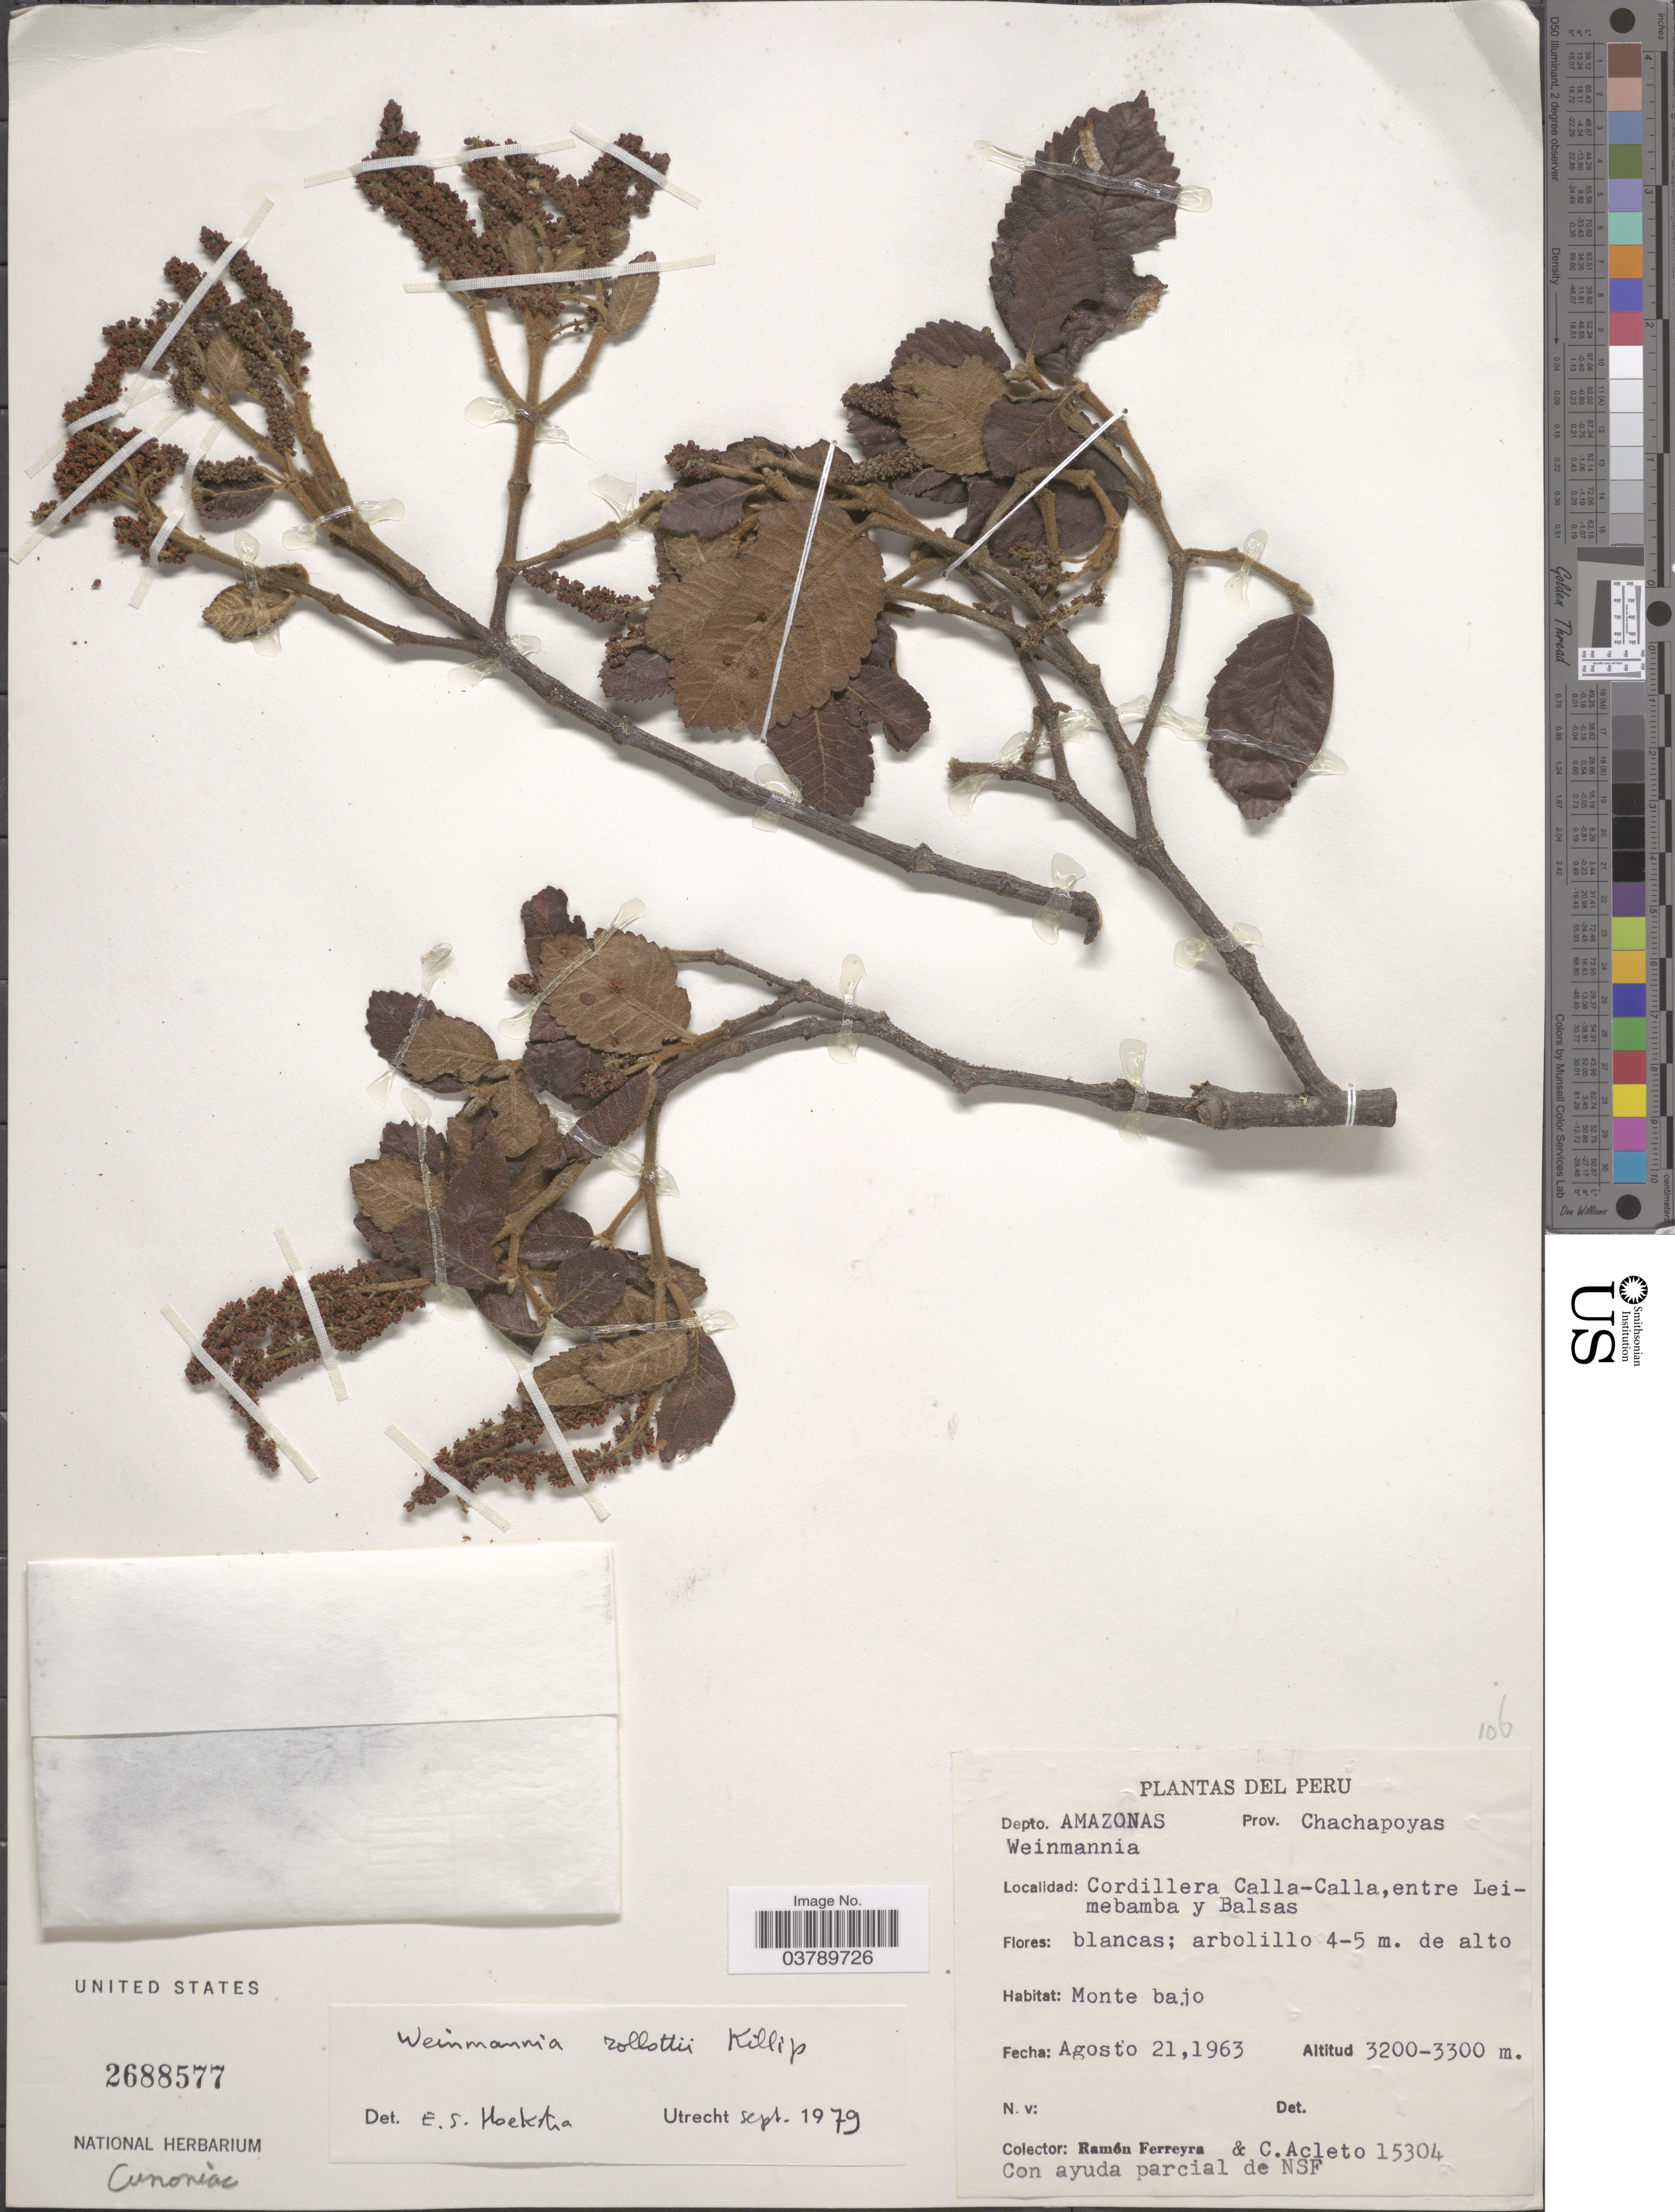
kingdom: Plantae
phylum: Tracheophyta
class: Magnoliopsida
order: Oxalidales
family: Cunoniaceae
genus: Weinmannia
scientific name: Weinmannia rollottii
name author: Killip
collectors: R. A. Ferreyra, C. Acleto & NSF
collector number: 15304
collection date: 1963-08-21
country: Peru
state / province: Amazonas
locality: Depto. Amazonas. Prov. Chachapoyas. Cordillera Calla-Calla, entre Leimebamba y Balsas.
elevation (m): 3200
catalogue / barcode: US 2688577